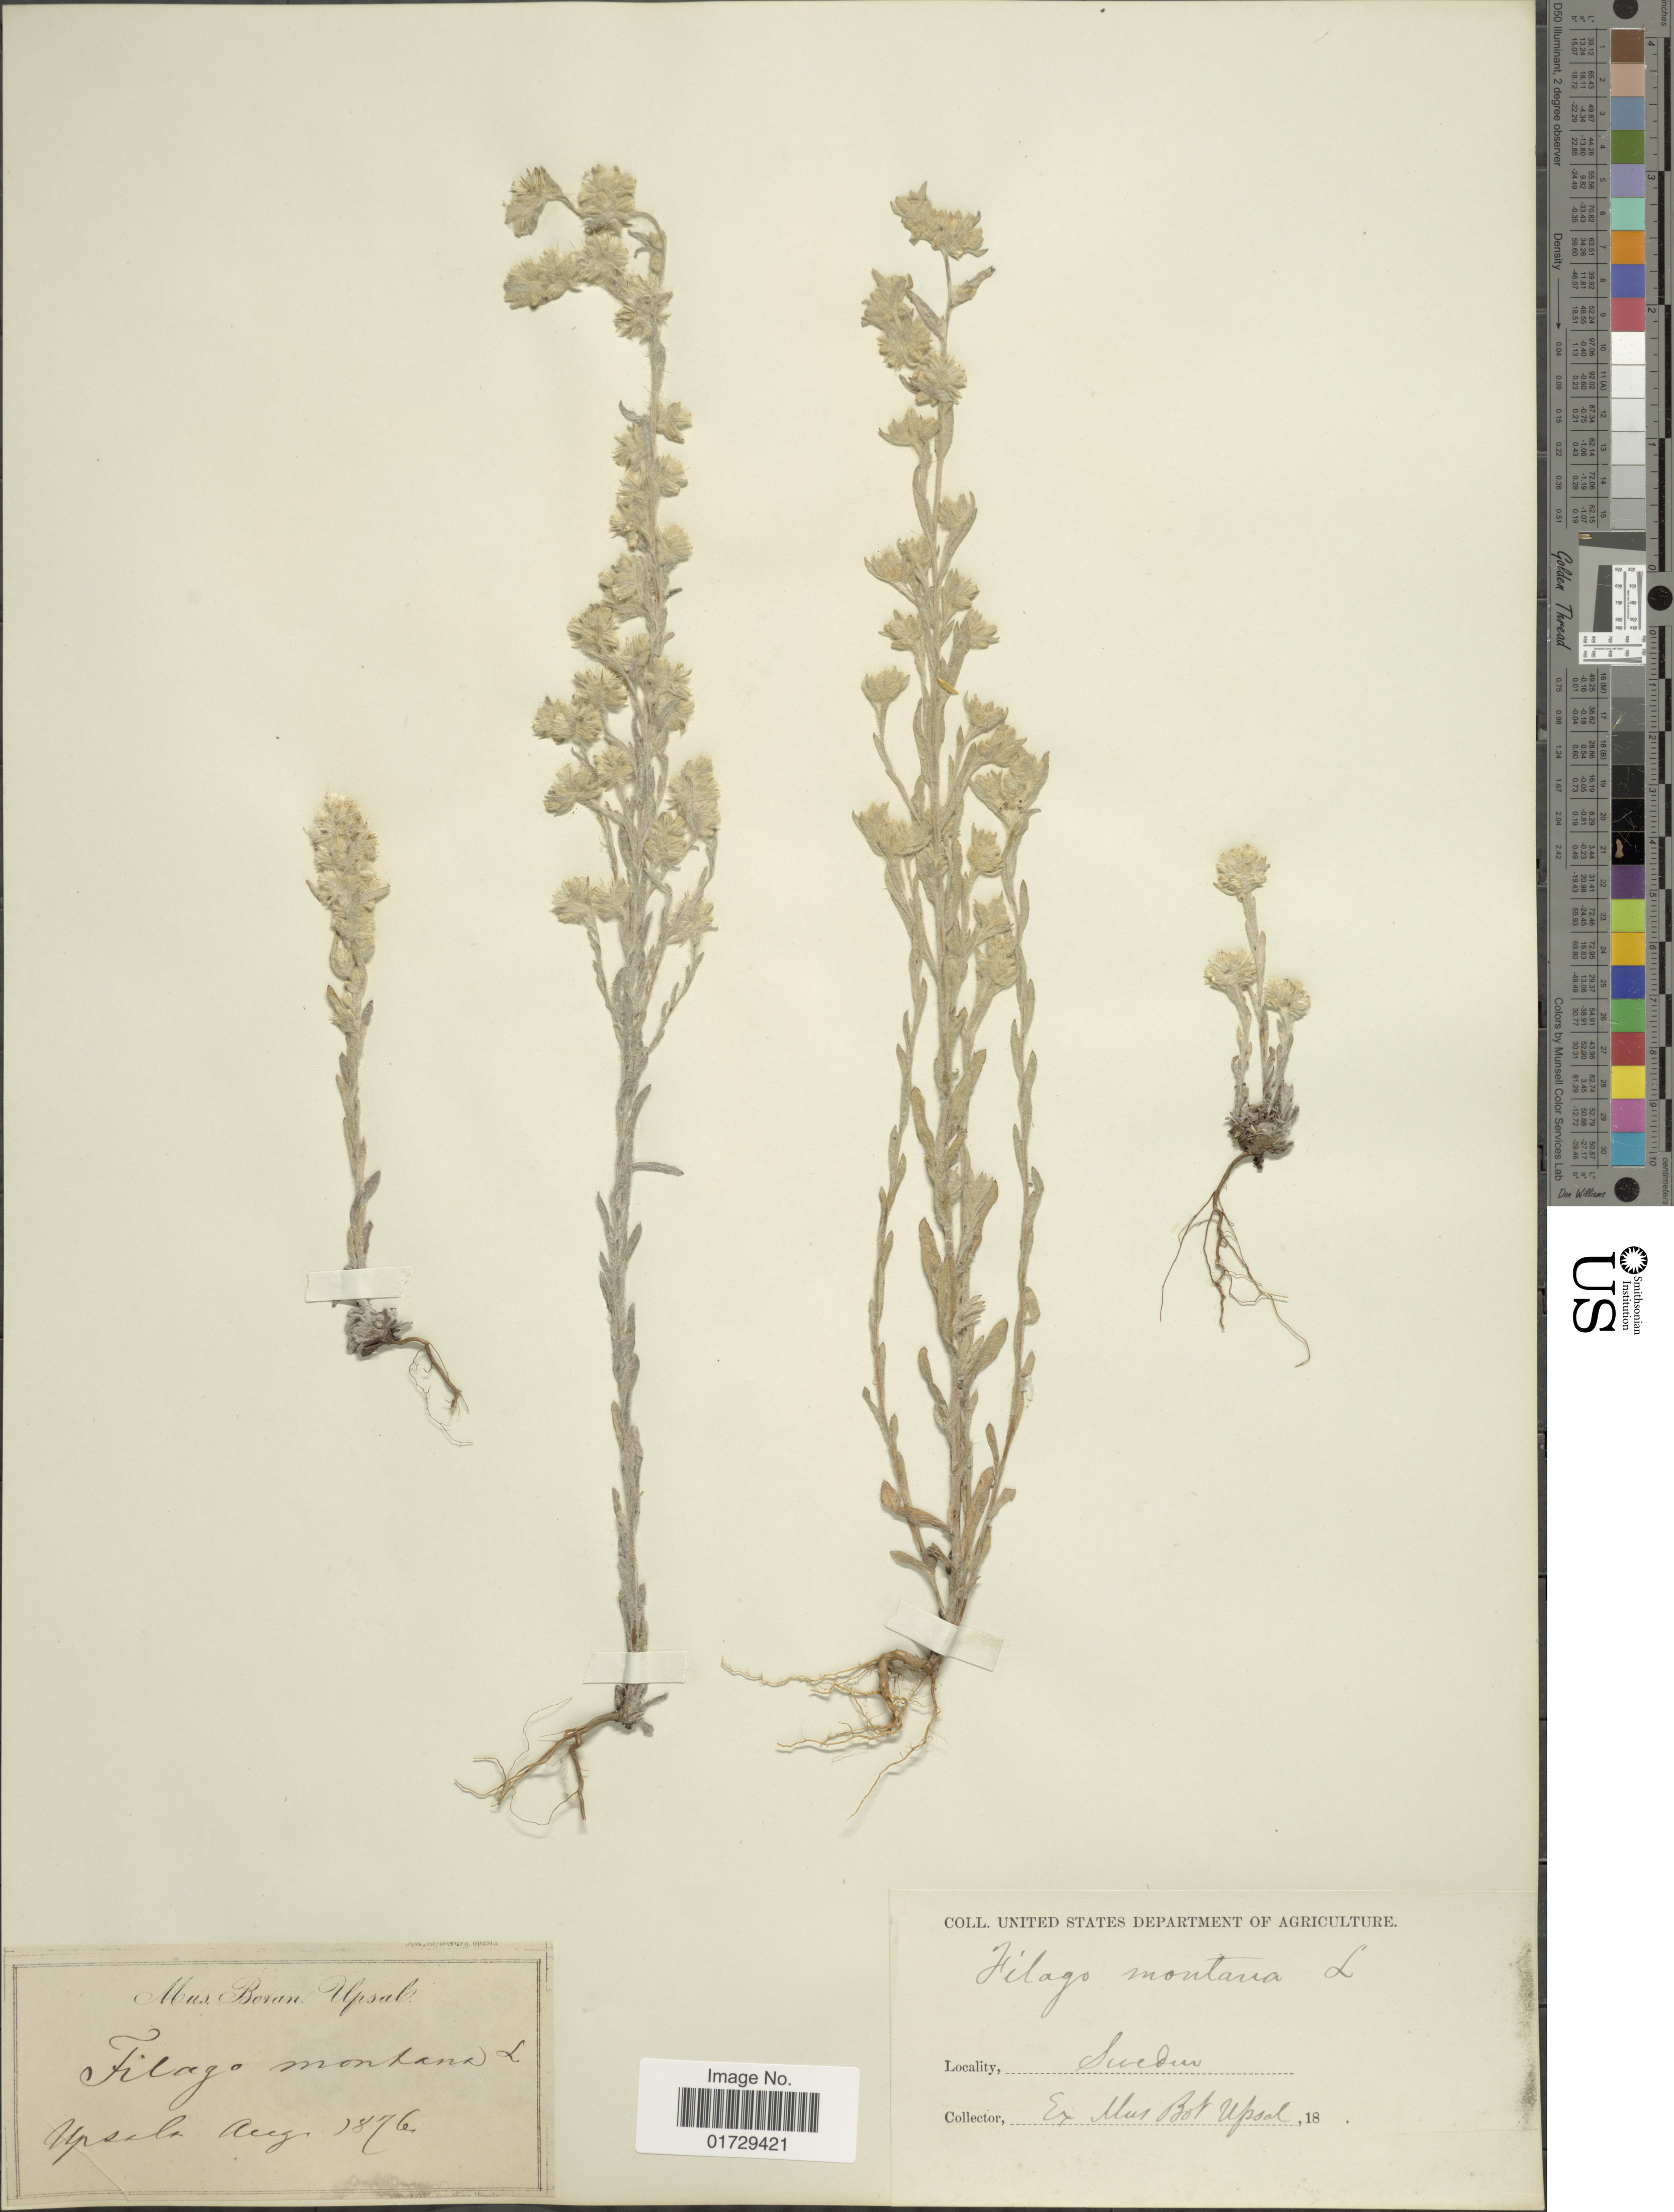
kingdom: Plantae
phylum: Tracheophyta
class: Magnoliopsida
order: Asterales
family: Asteraceae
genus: Filago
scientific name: Filago arvensis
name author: L.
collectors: ex Mus. Bot. Upsal.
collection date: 1876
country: Sweden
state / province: Uppsala